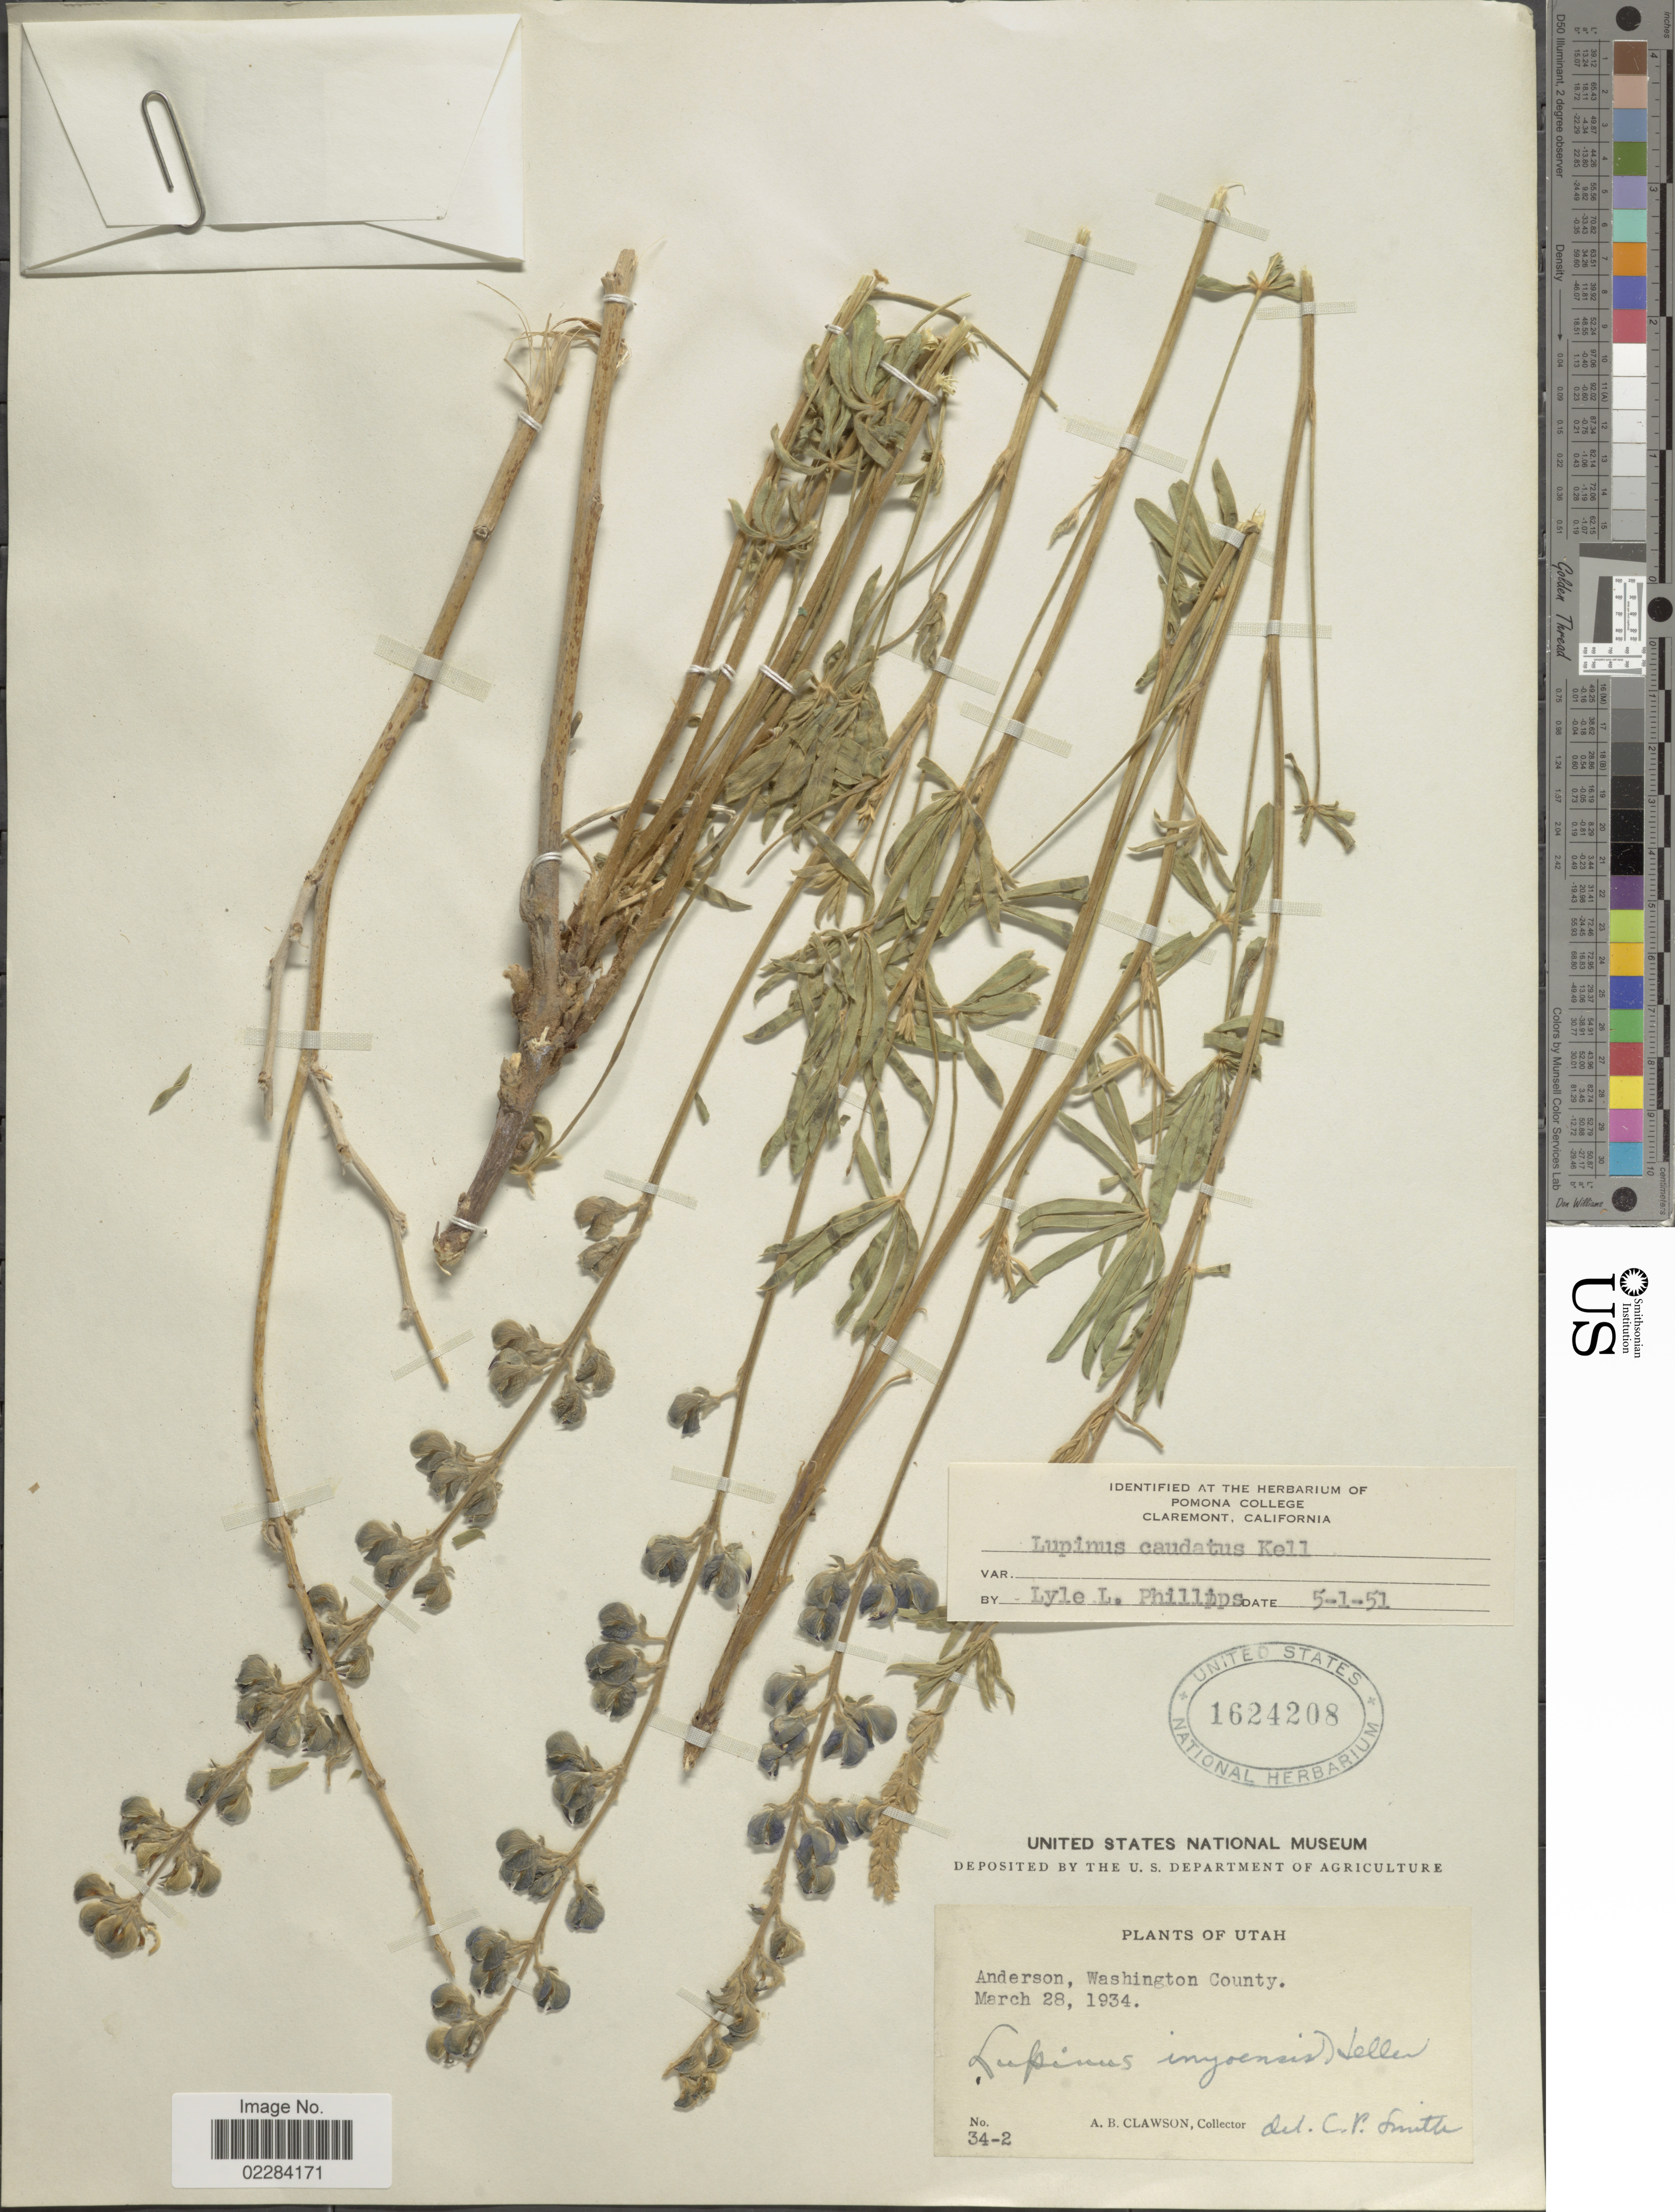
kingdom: Plantae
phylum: Tracheophyta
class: Magnoliopsida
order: Fabales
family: Fabaceae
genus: Lupinus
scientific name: Lupinus caudatus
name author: Kellogg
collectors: A. Clawson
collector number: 34-2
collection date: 1934-03-28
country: United States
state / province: Utah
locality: Anderson, Washington County.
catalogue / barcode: US 1624208